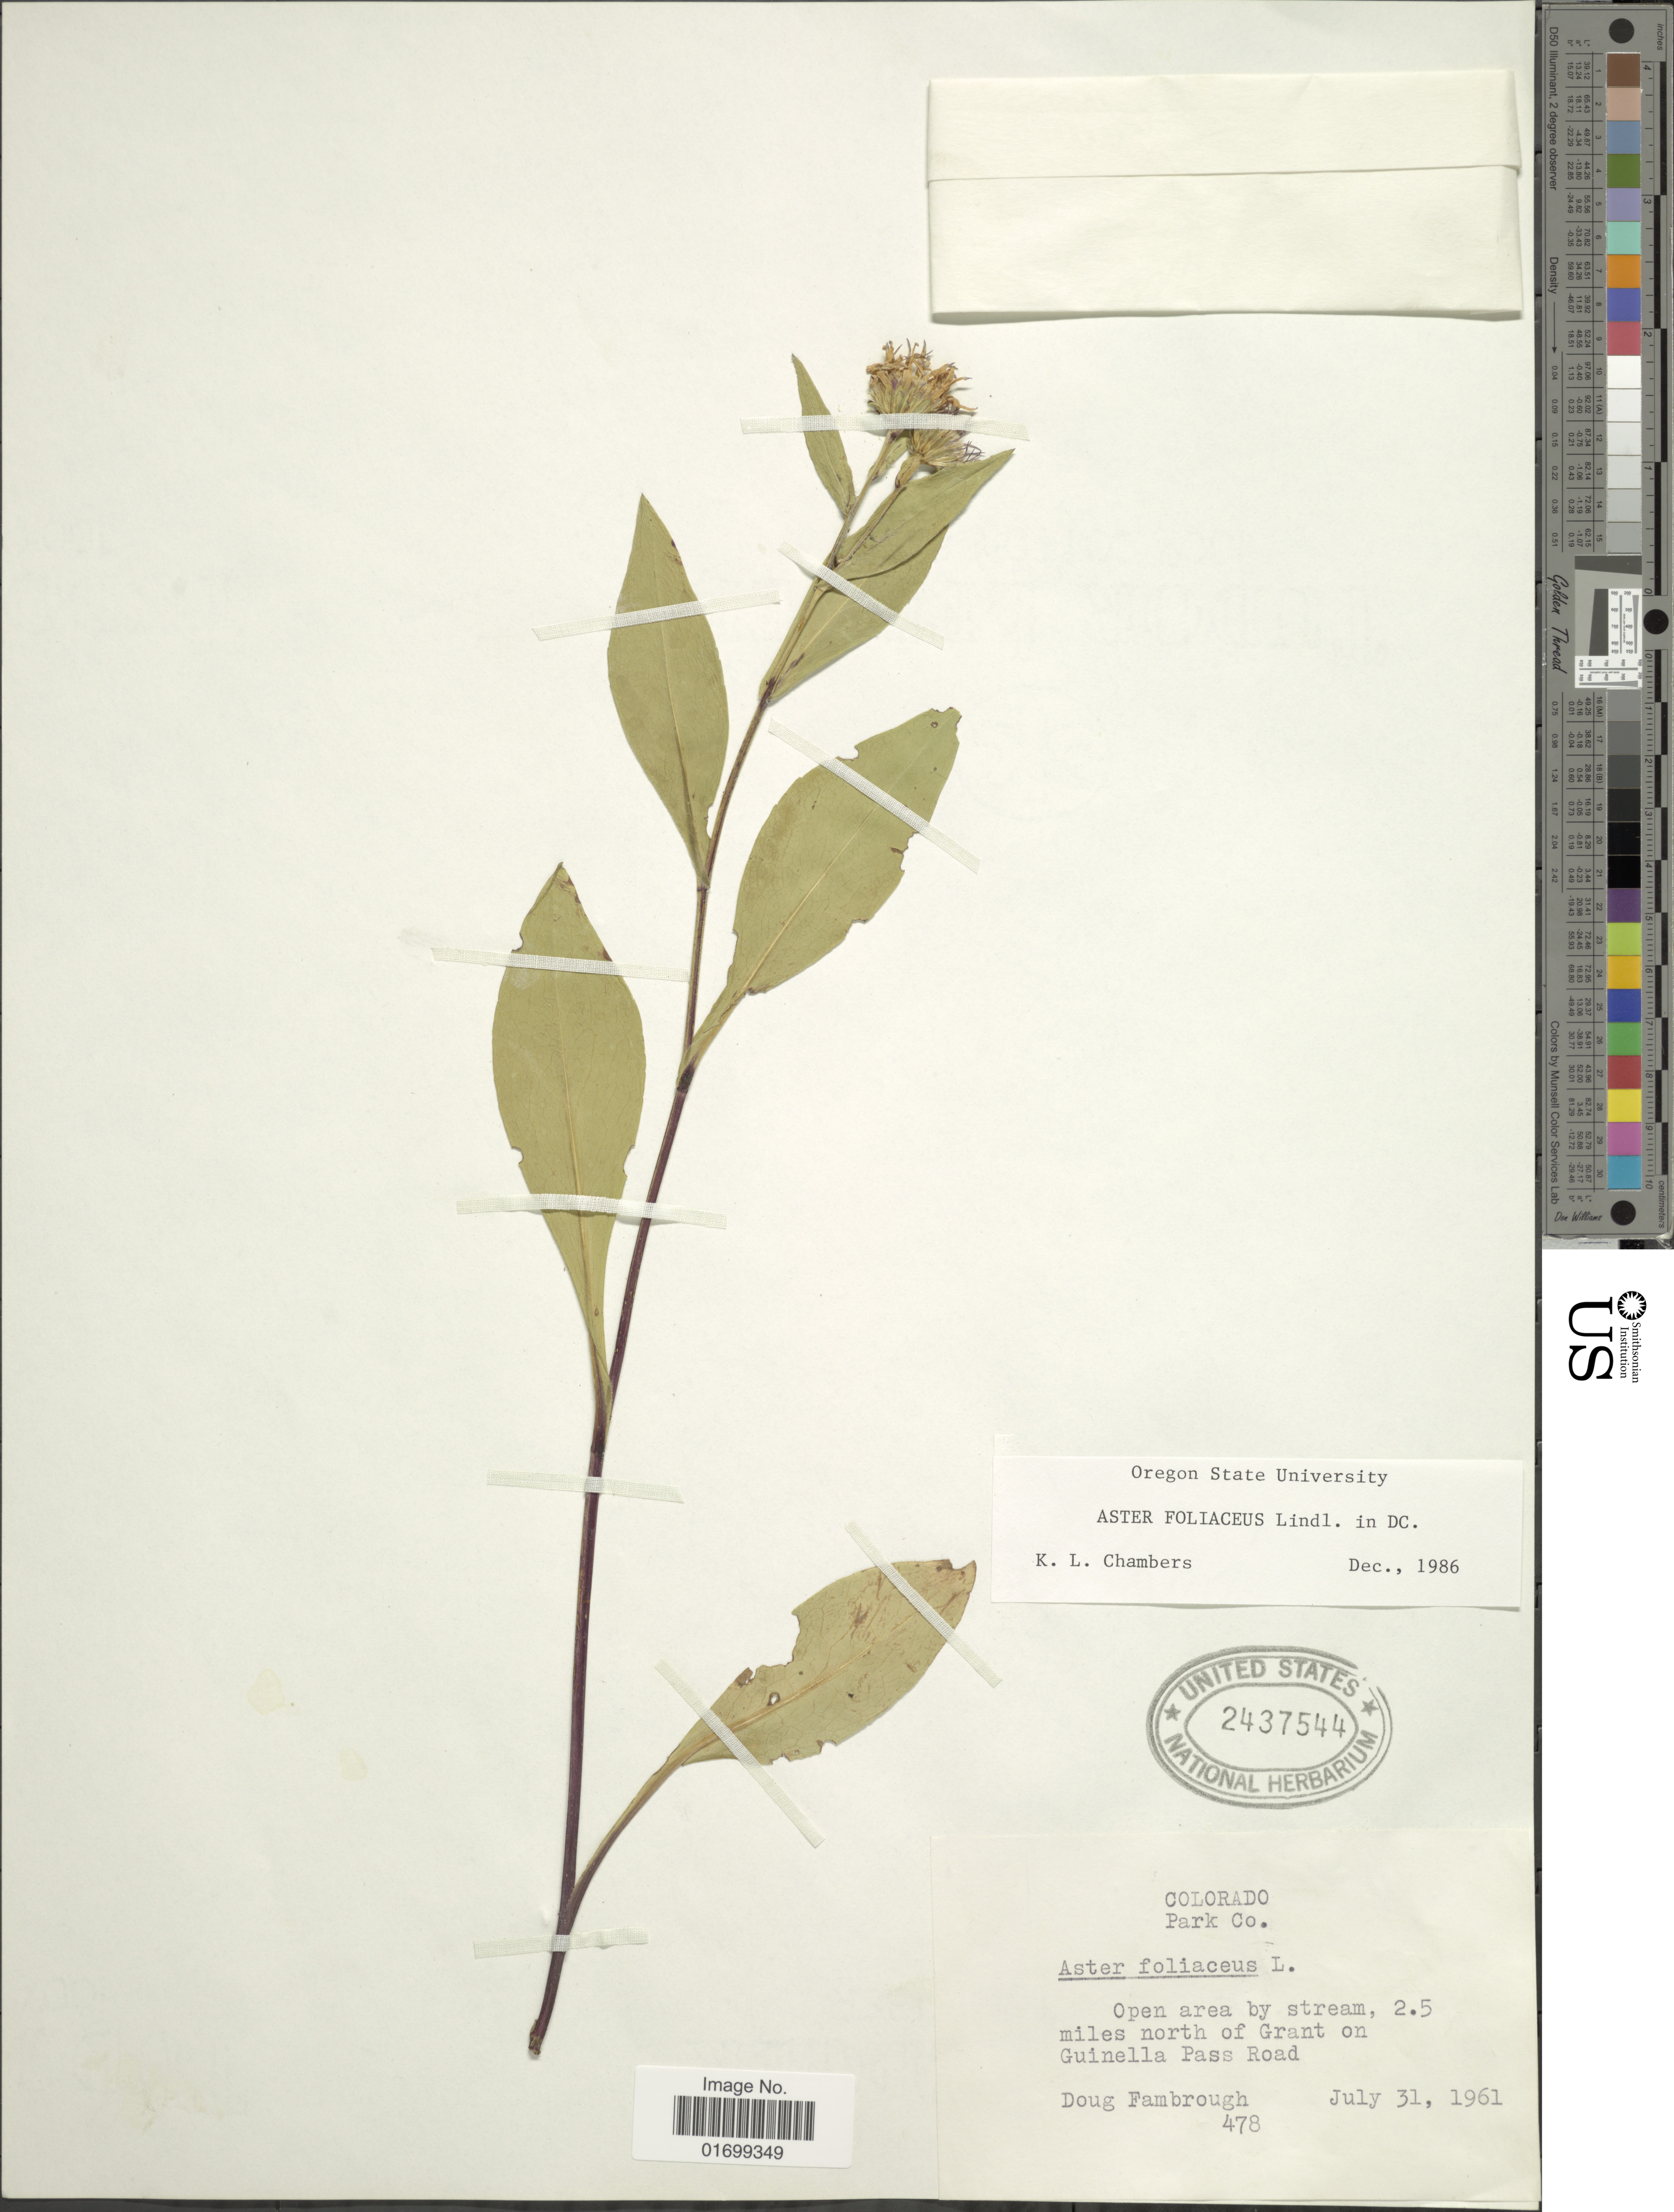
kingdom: Plantae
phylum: Tracheophyta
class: Magnoliopsida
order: Asterales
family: Asteraceae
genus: Symphyotrichum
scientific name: Symphyotrichum foliaceum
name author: (Lindl. ex DC.) G.L. Nesom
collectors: D. Fambrough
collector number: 478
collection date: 1961-07-31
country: United States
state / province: Colorado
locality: Park Co., open area by stream, 2.5 miles north of Grant on Guinella Pass Road.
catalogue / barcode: US 2437544